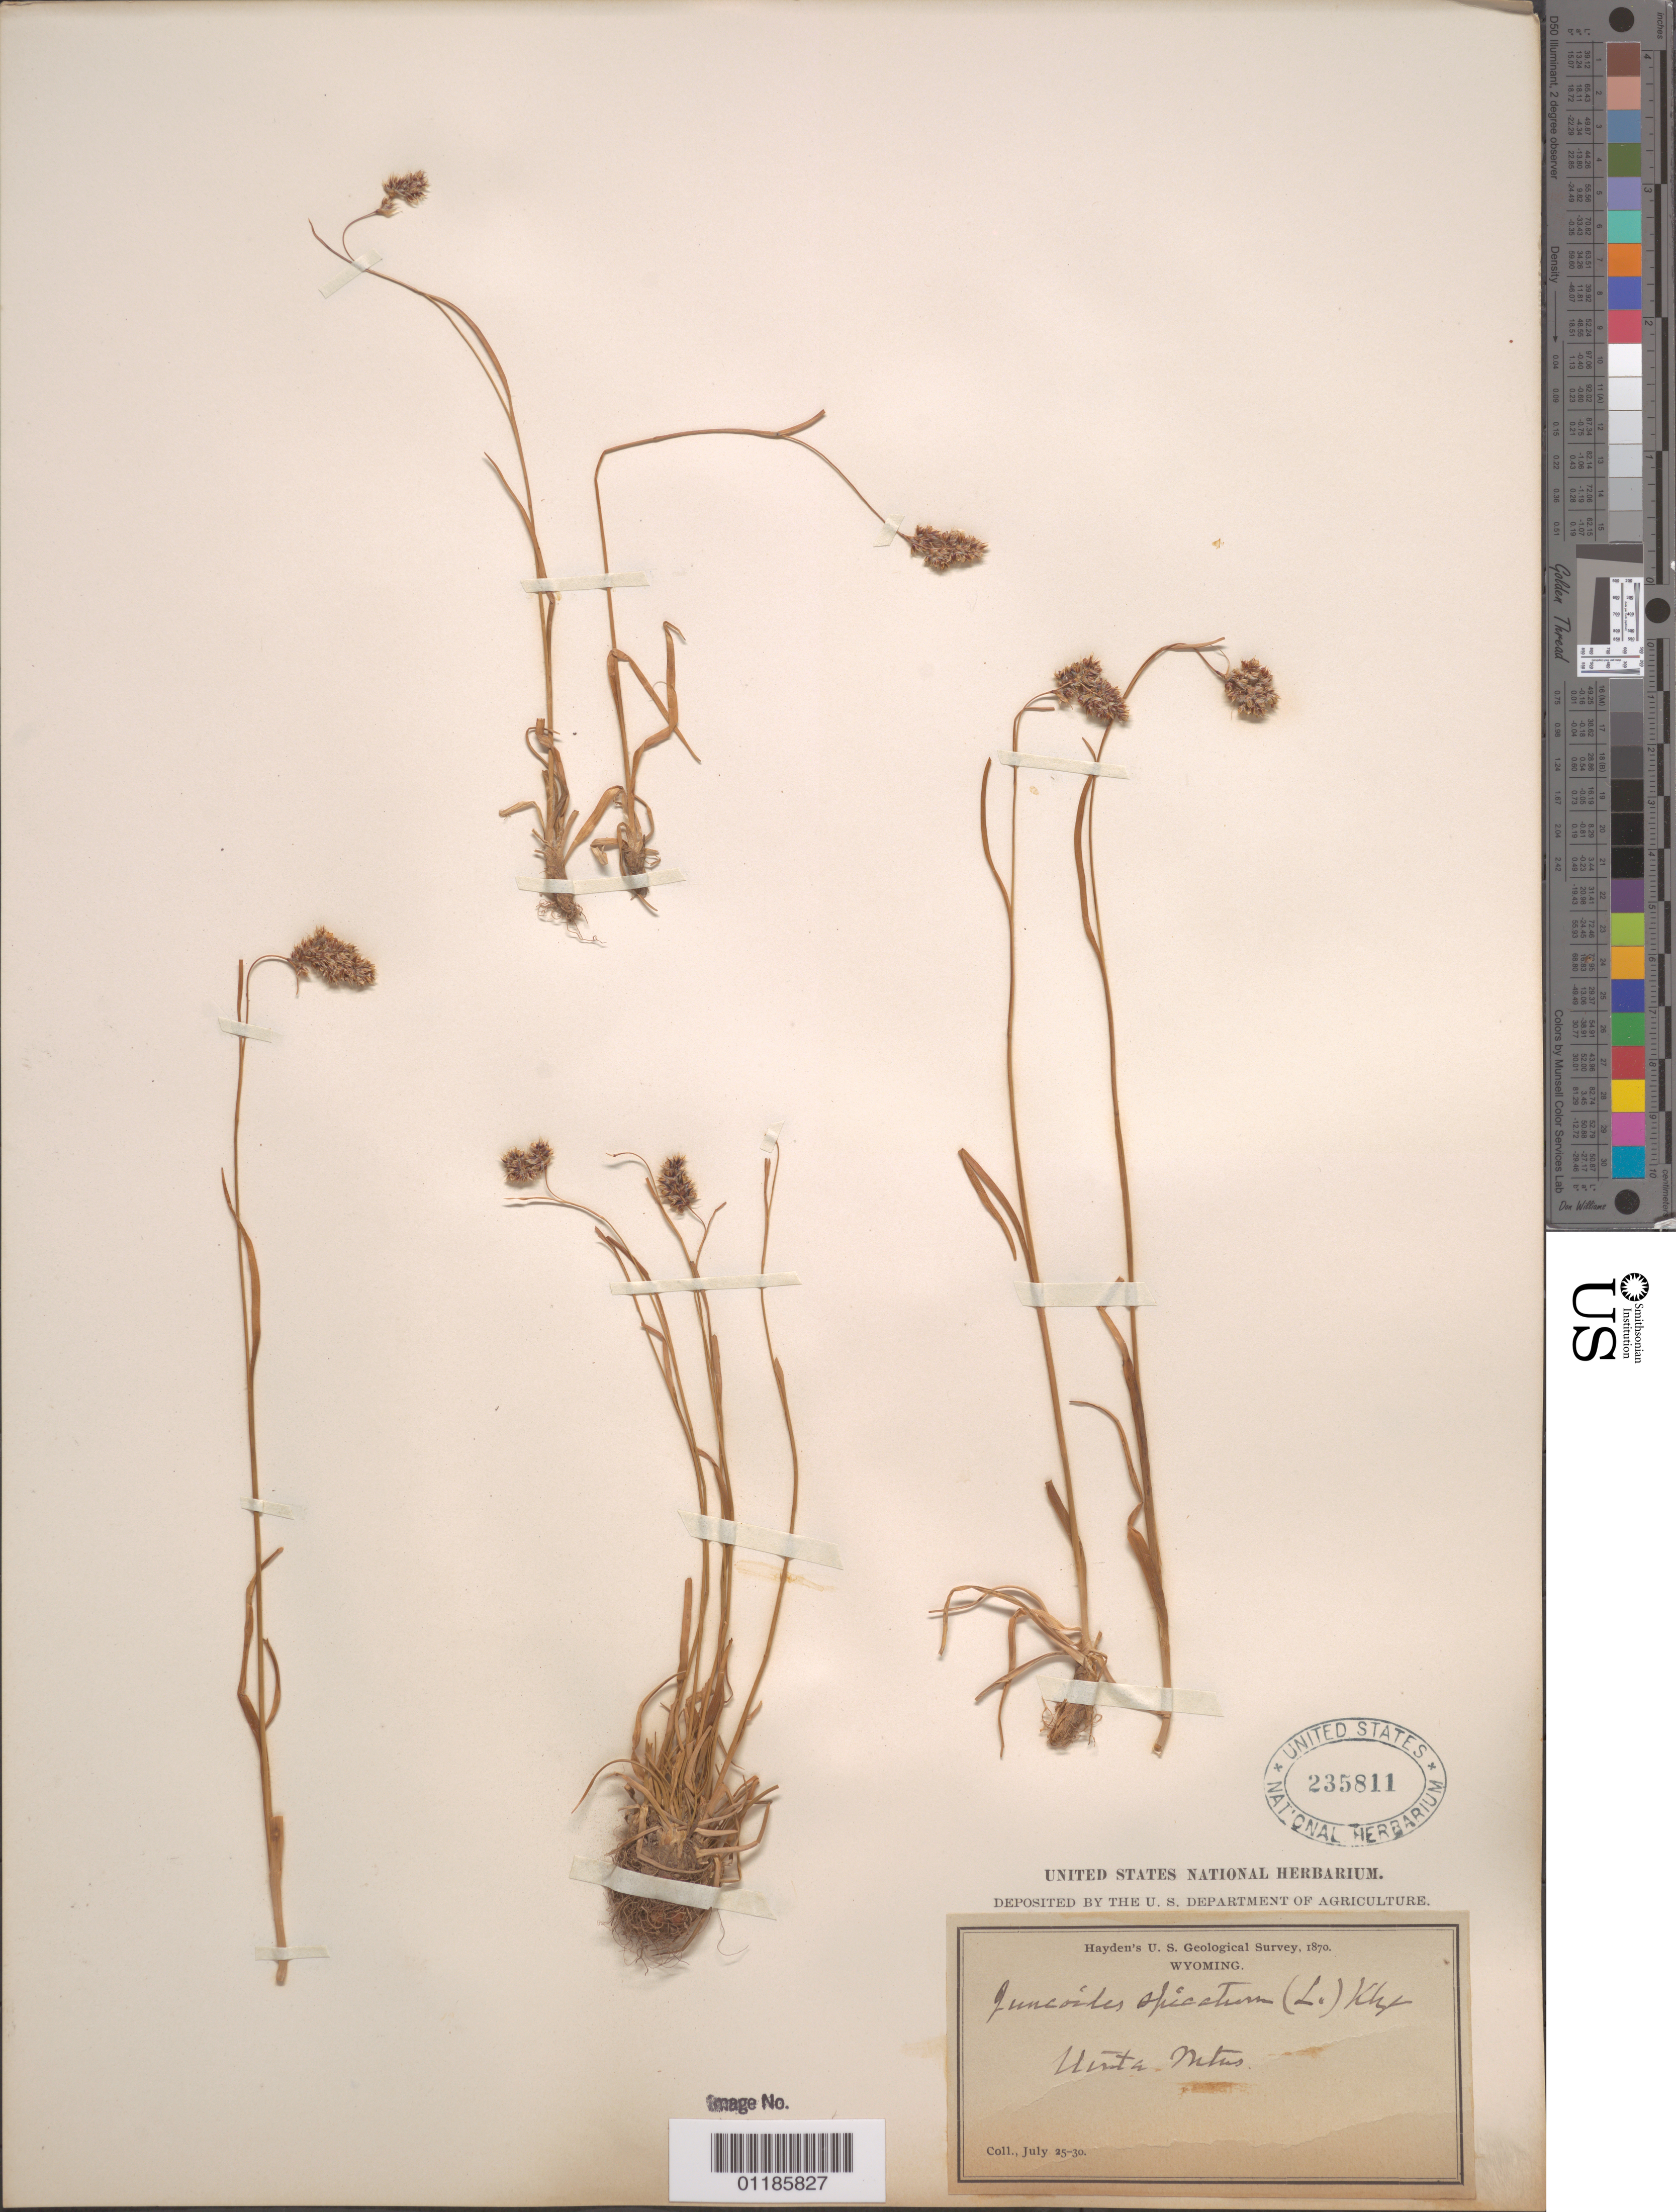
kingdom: Plantae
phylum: Tracheophyta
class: Liliopsida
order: Poales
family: Juncaceae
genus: Luzula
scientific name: Luzula spicata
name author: (L.) DC.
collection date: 1870-07-25/1870-07-30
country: United States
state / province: Wyoming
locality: Uinta Mts.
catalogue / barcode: US 235811